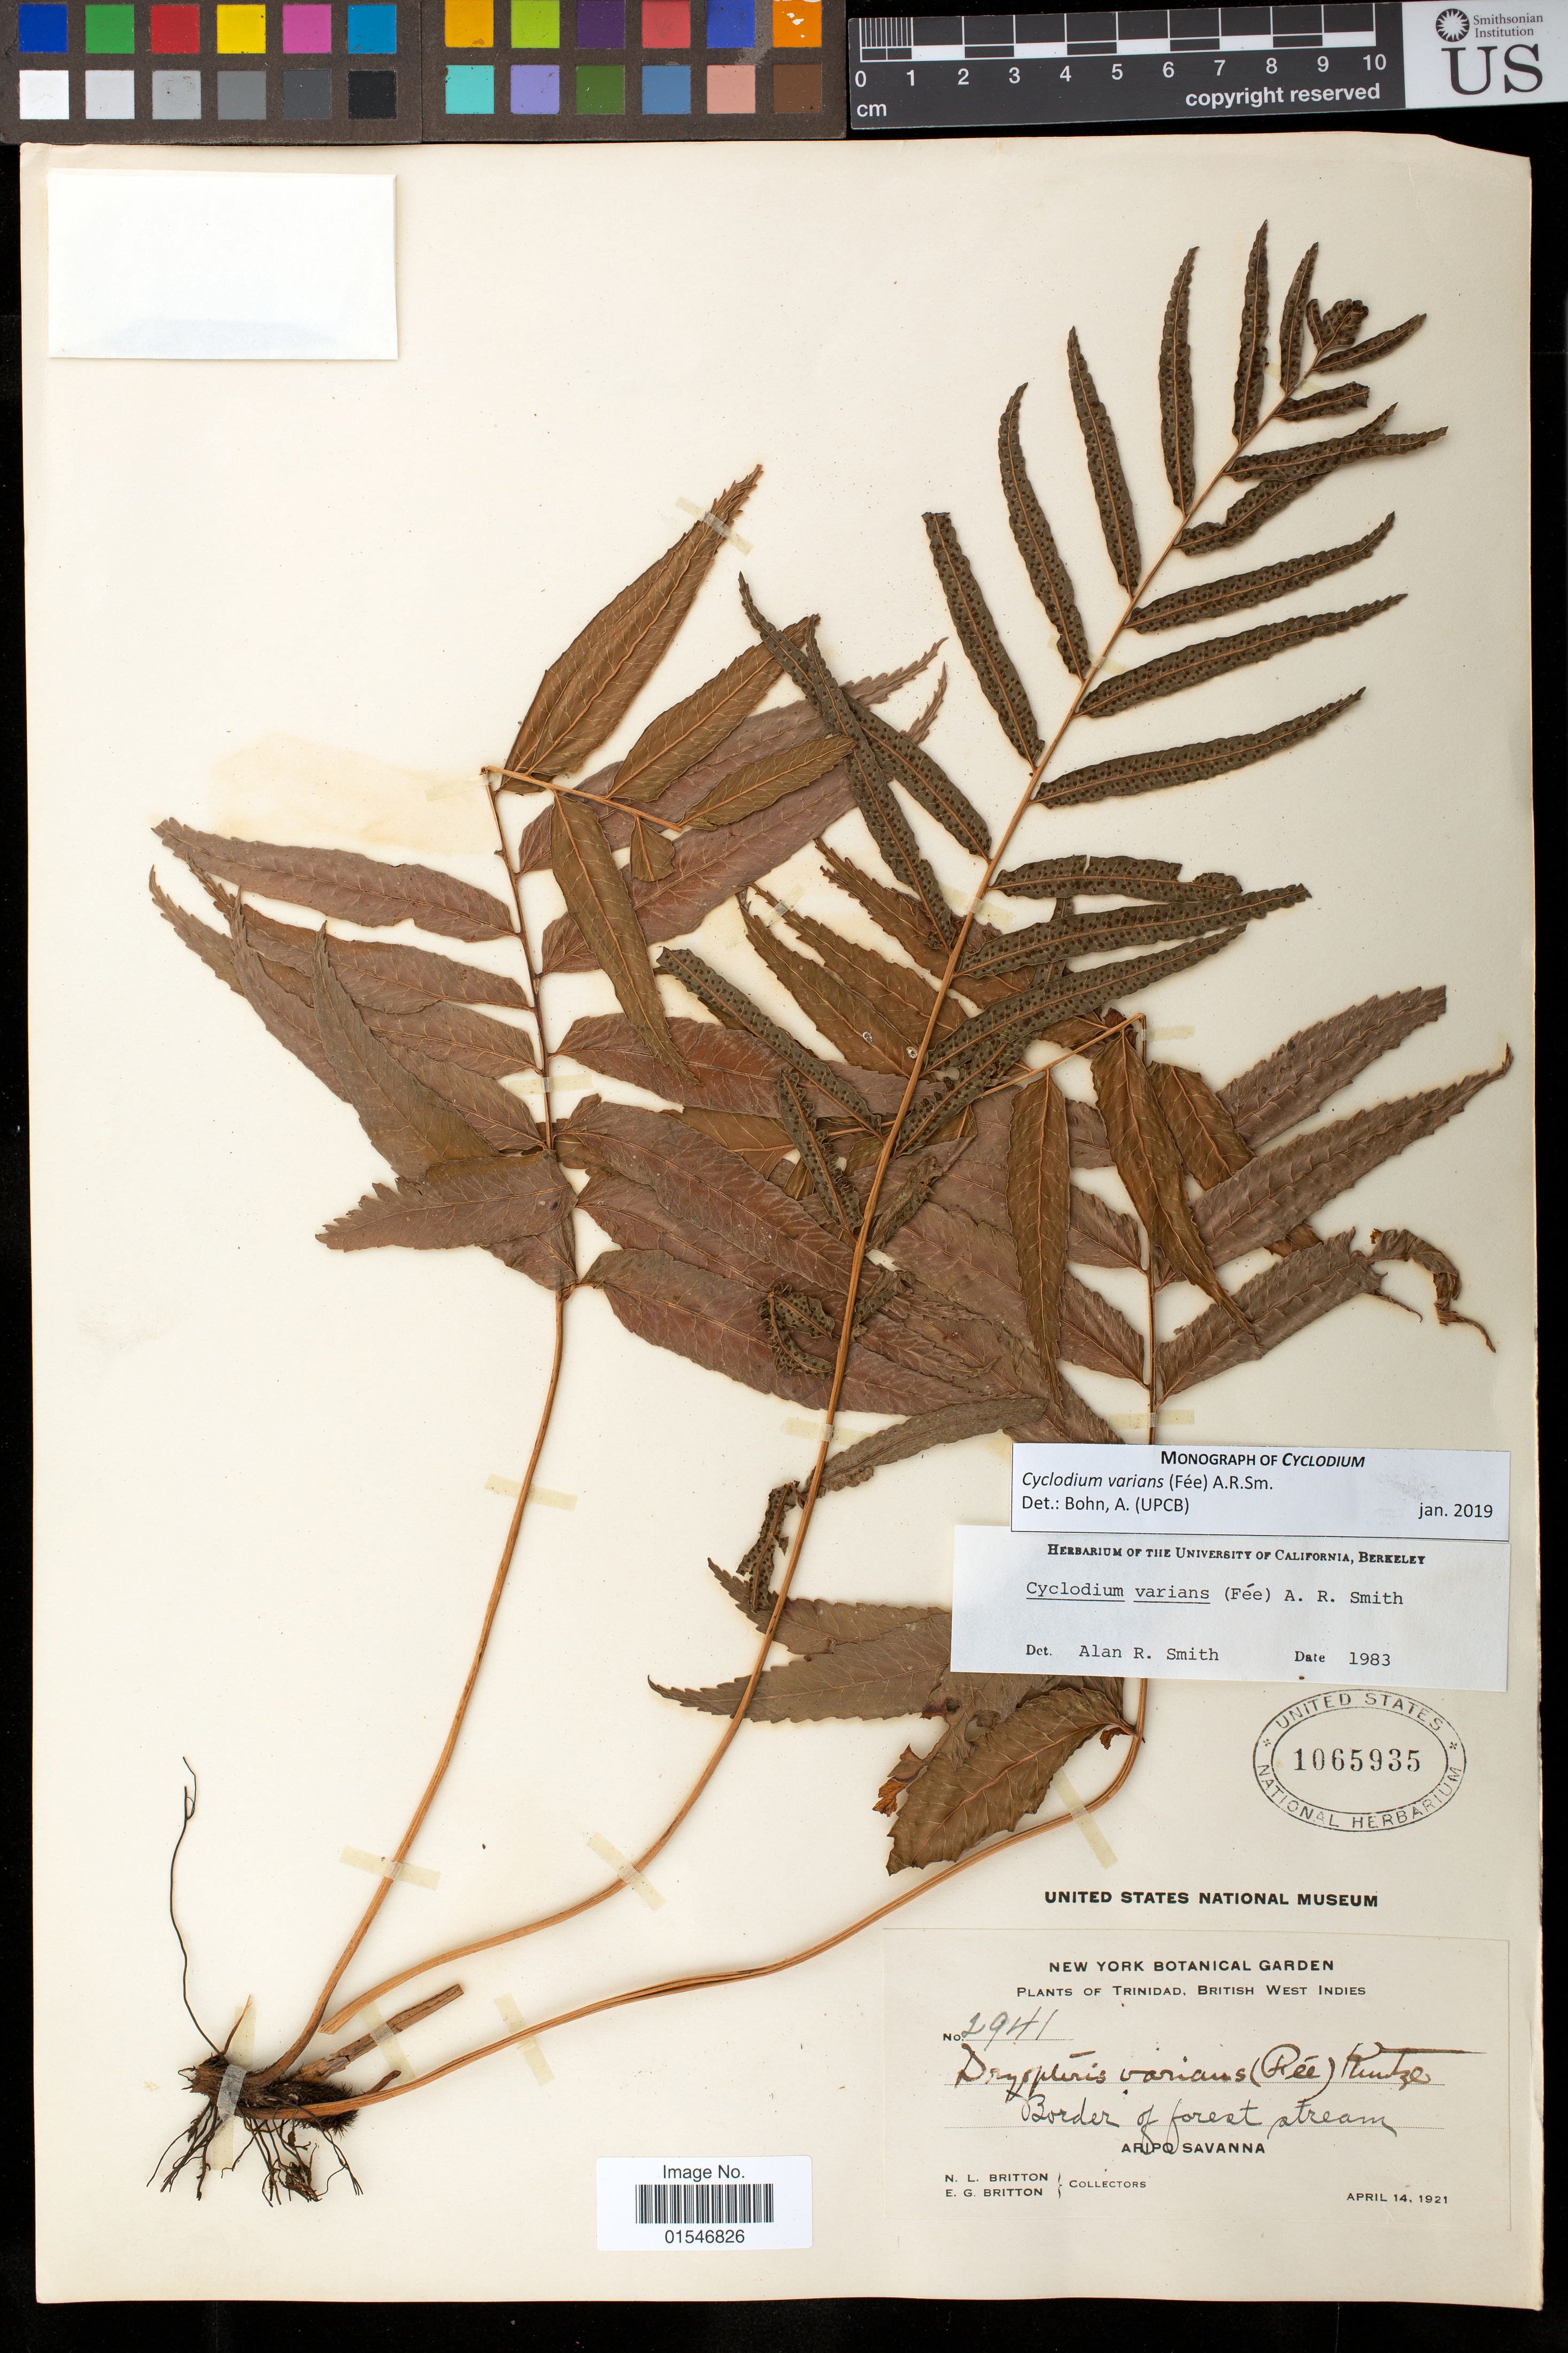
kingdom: Plantae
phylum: Tracheophyta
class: Polypodiopsida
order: Polypodiales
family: Dryopteridaceae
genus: Cyclodium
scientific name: Cyclodium varians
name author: (Fée) A.R. Sm.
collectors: N. Britton & E. G. Britton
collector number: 2941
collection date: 1921-04-14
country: Trinidad and Tobago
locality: Trinidad, British West Indies. Border of forest stream, Aripo Savanna.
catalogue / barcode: US 1065935